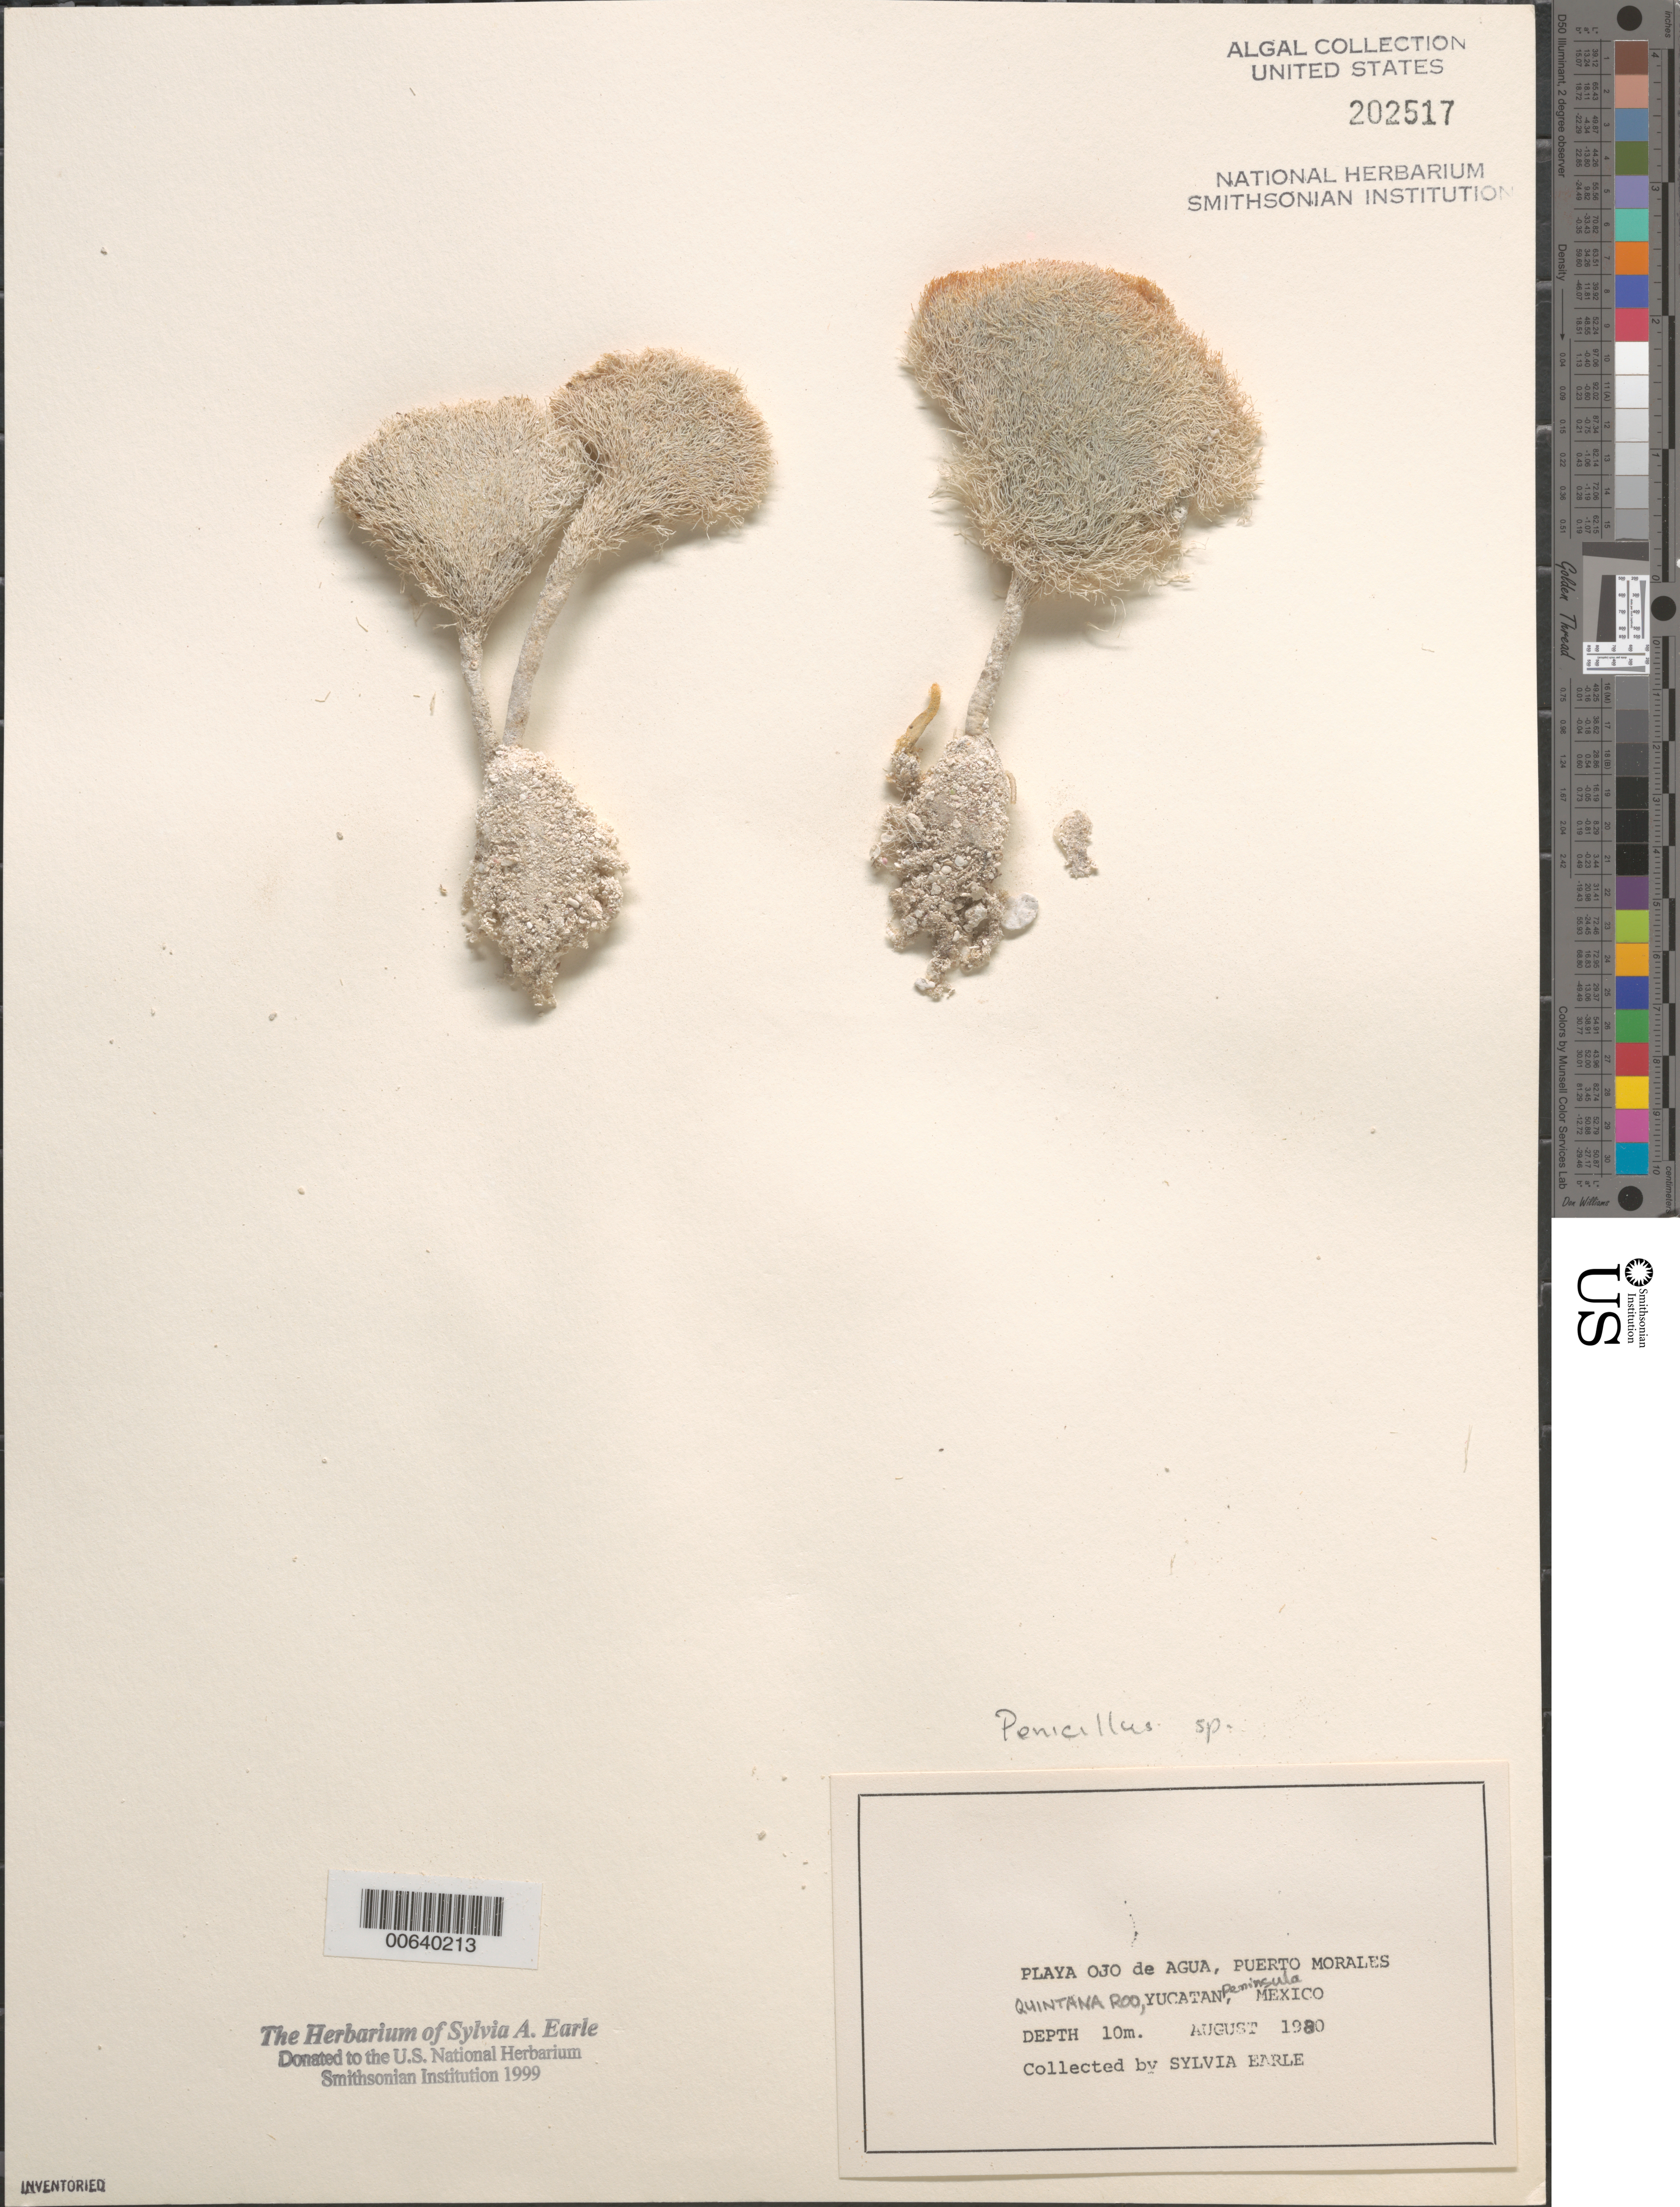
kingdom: Plantae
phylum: Chlorophyta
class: Ulvophyceae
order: Bryopsidales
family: Udoteaceae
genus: Penicillus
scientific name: Penicillus sp.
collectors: S. A. Earle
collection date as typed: Aug 1980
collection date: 1980-08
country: Mexico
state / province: Quintana Roo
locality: Playa Ojo de Agua, Puerto Morales, Yucatan Peninsula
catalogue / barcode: US 202517